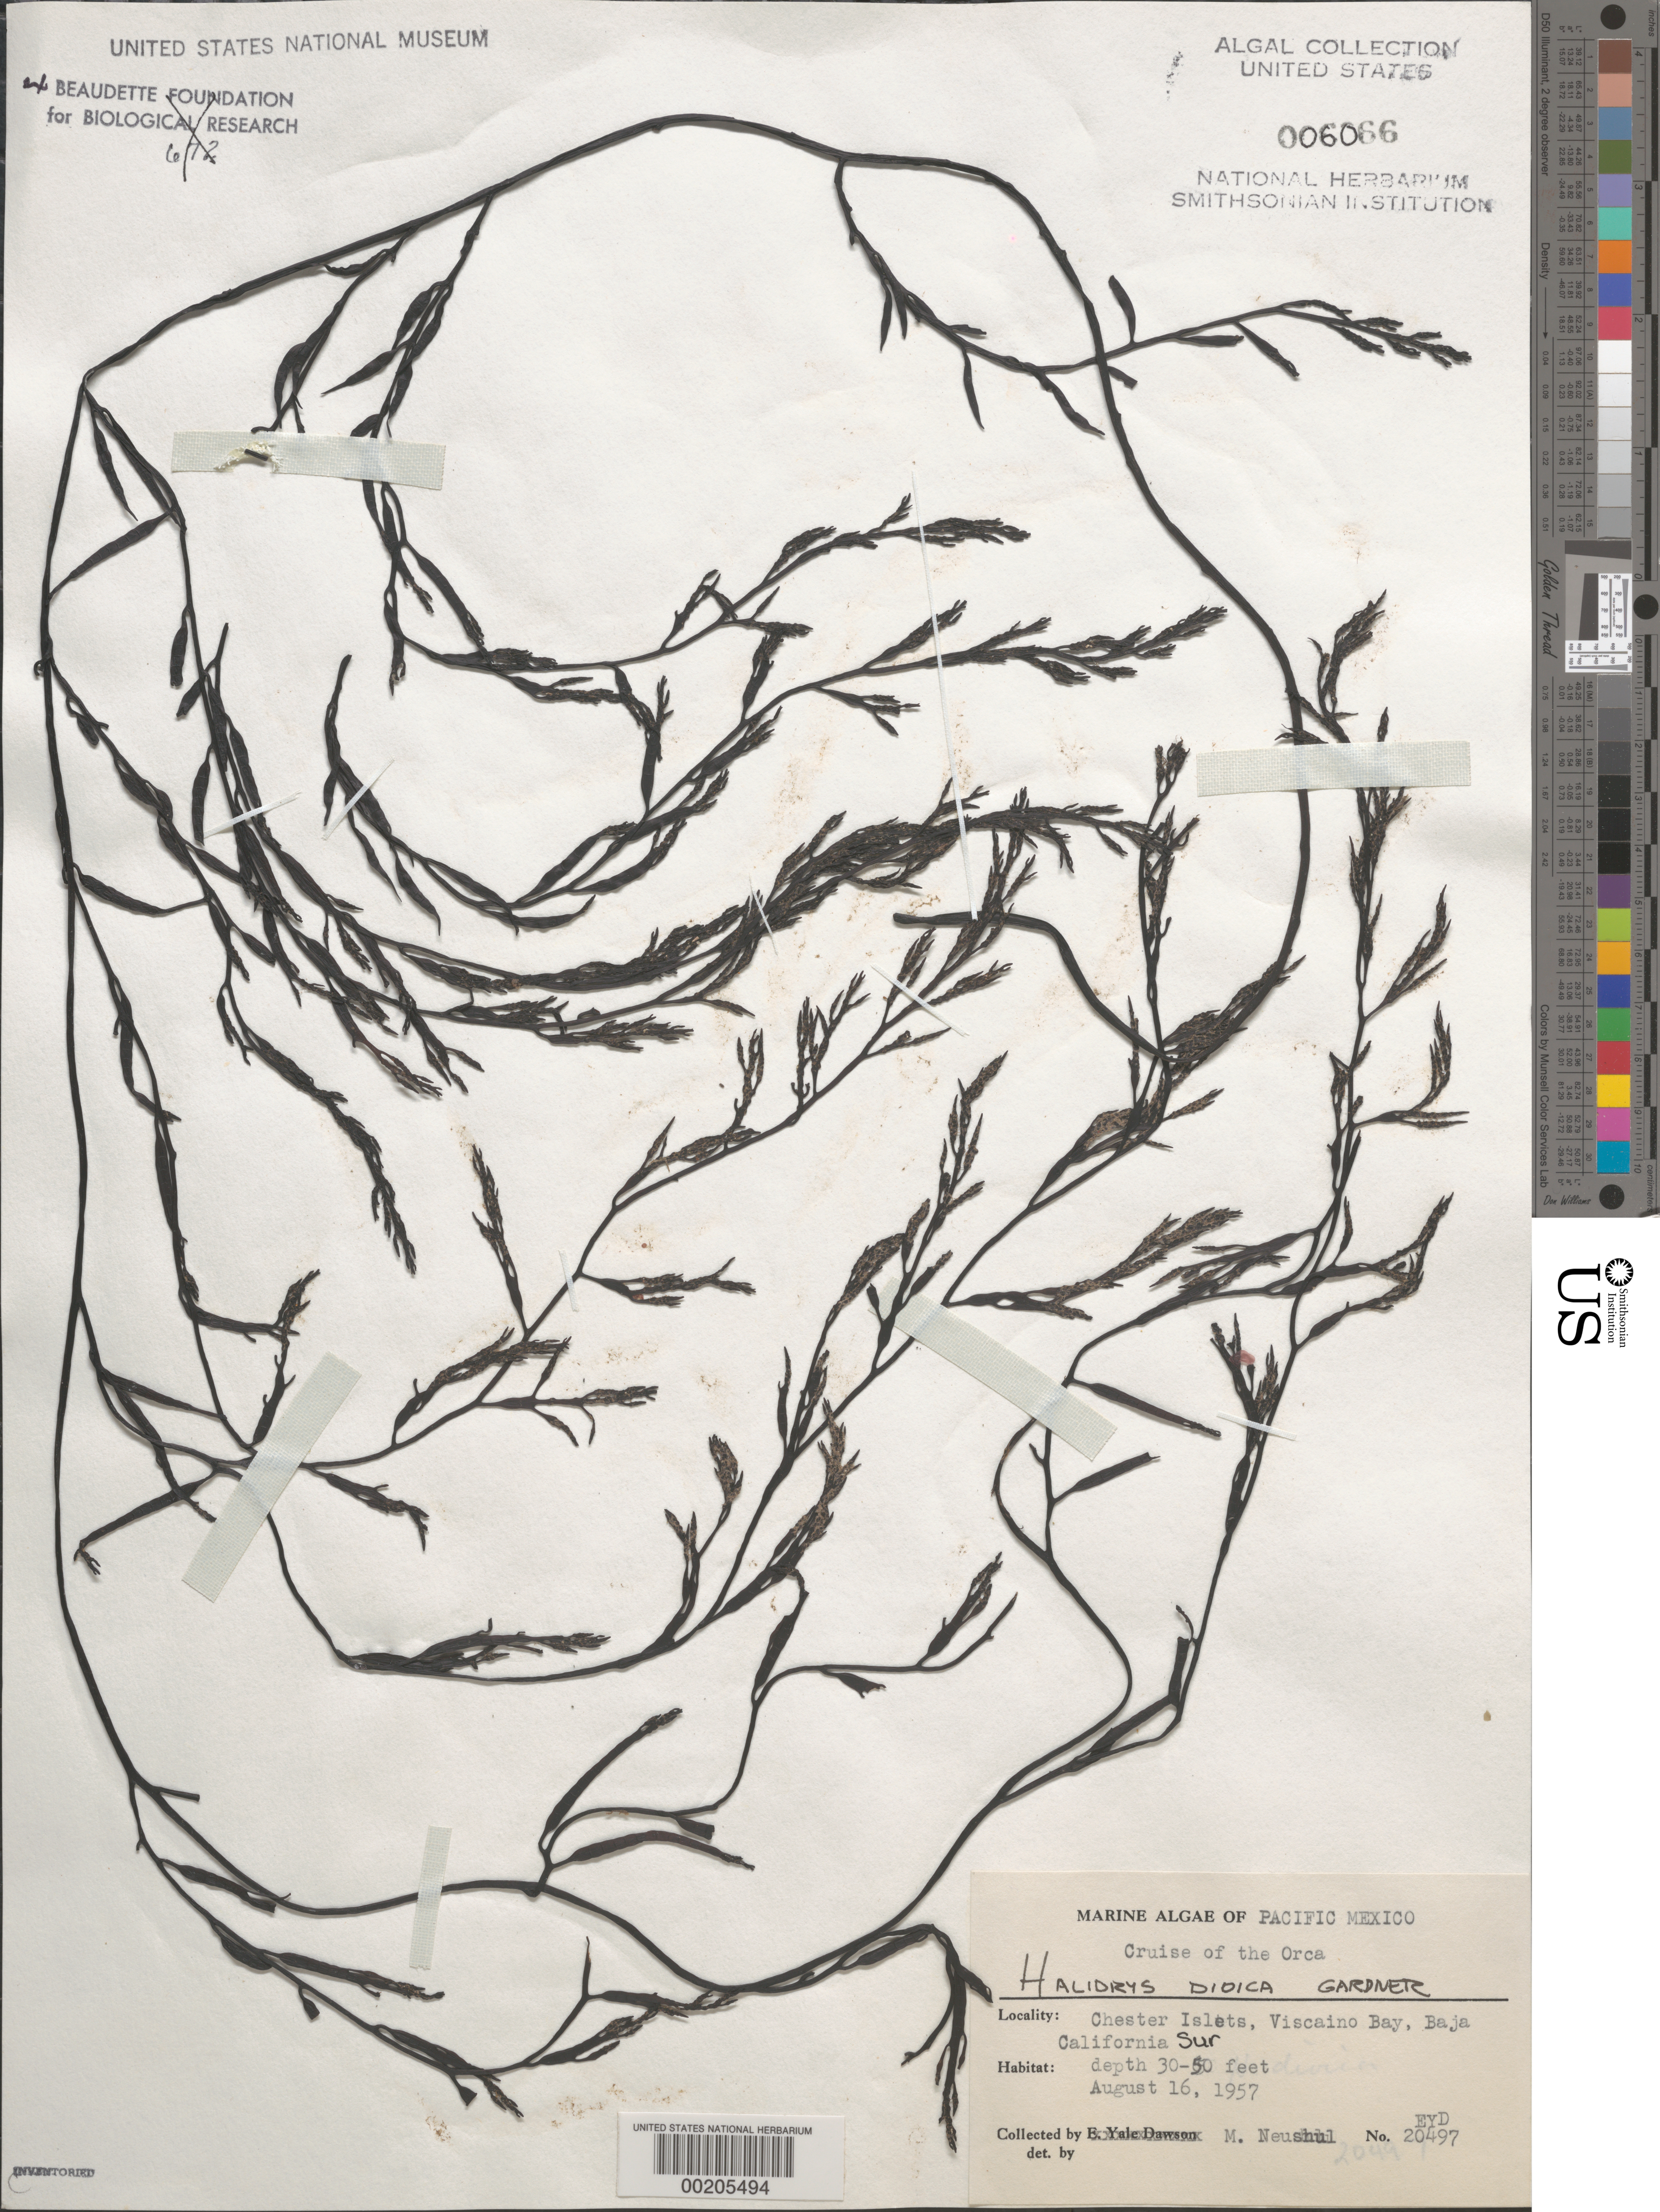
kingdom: Chromista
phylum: Ochrophyta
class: Phaeophyceae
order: Fucales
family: Sargassaceae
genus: Halidrys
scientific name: Halidrys dioica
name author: N.L. Gardner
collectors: M. Neushul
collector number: EYD 20497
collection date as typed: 16 Aug 1957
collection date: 1957-08-16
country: Mexico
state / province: Baja California Sur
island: Chester Islets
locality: Bahia Sebastian Viscaino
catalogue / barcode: US 6066